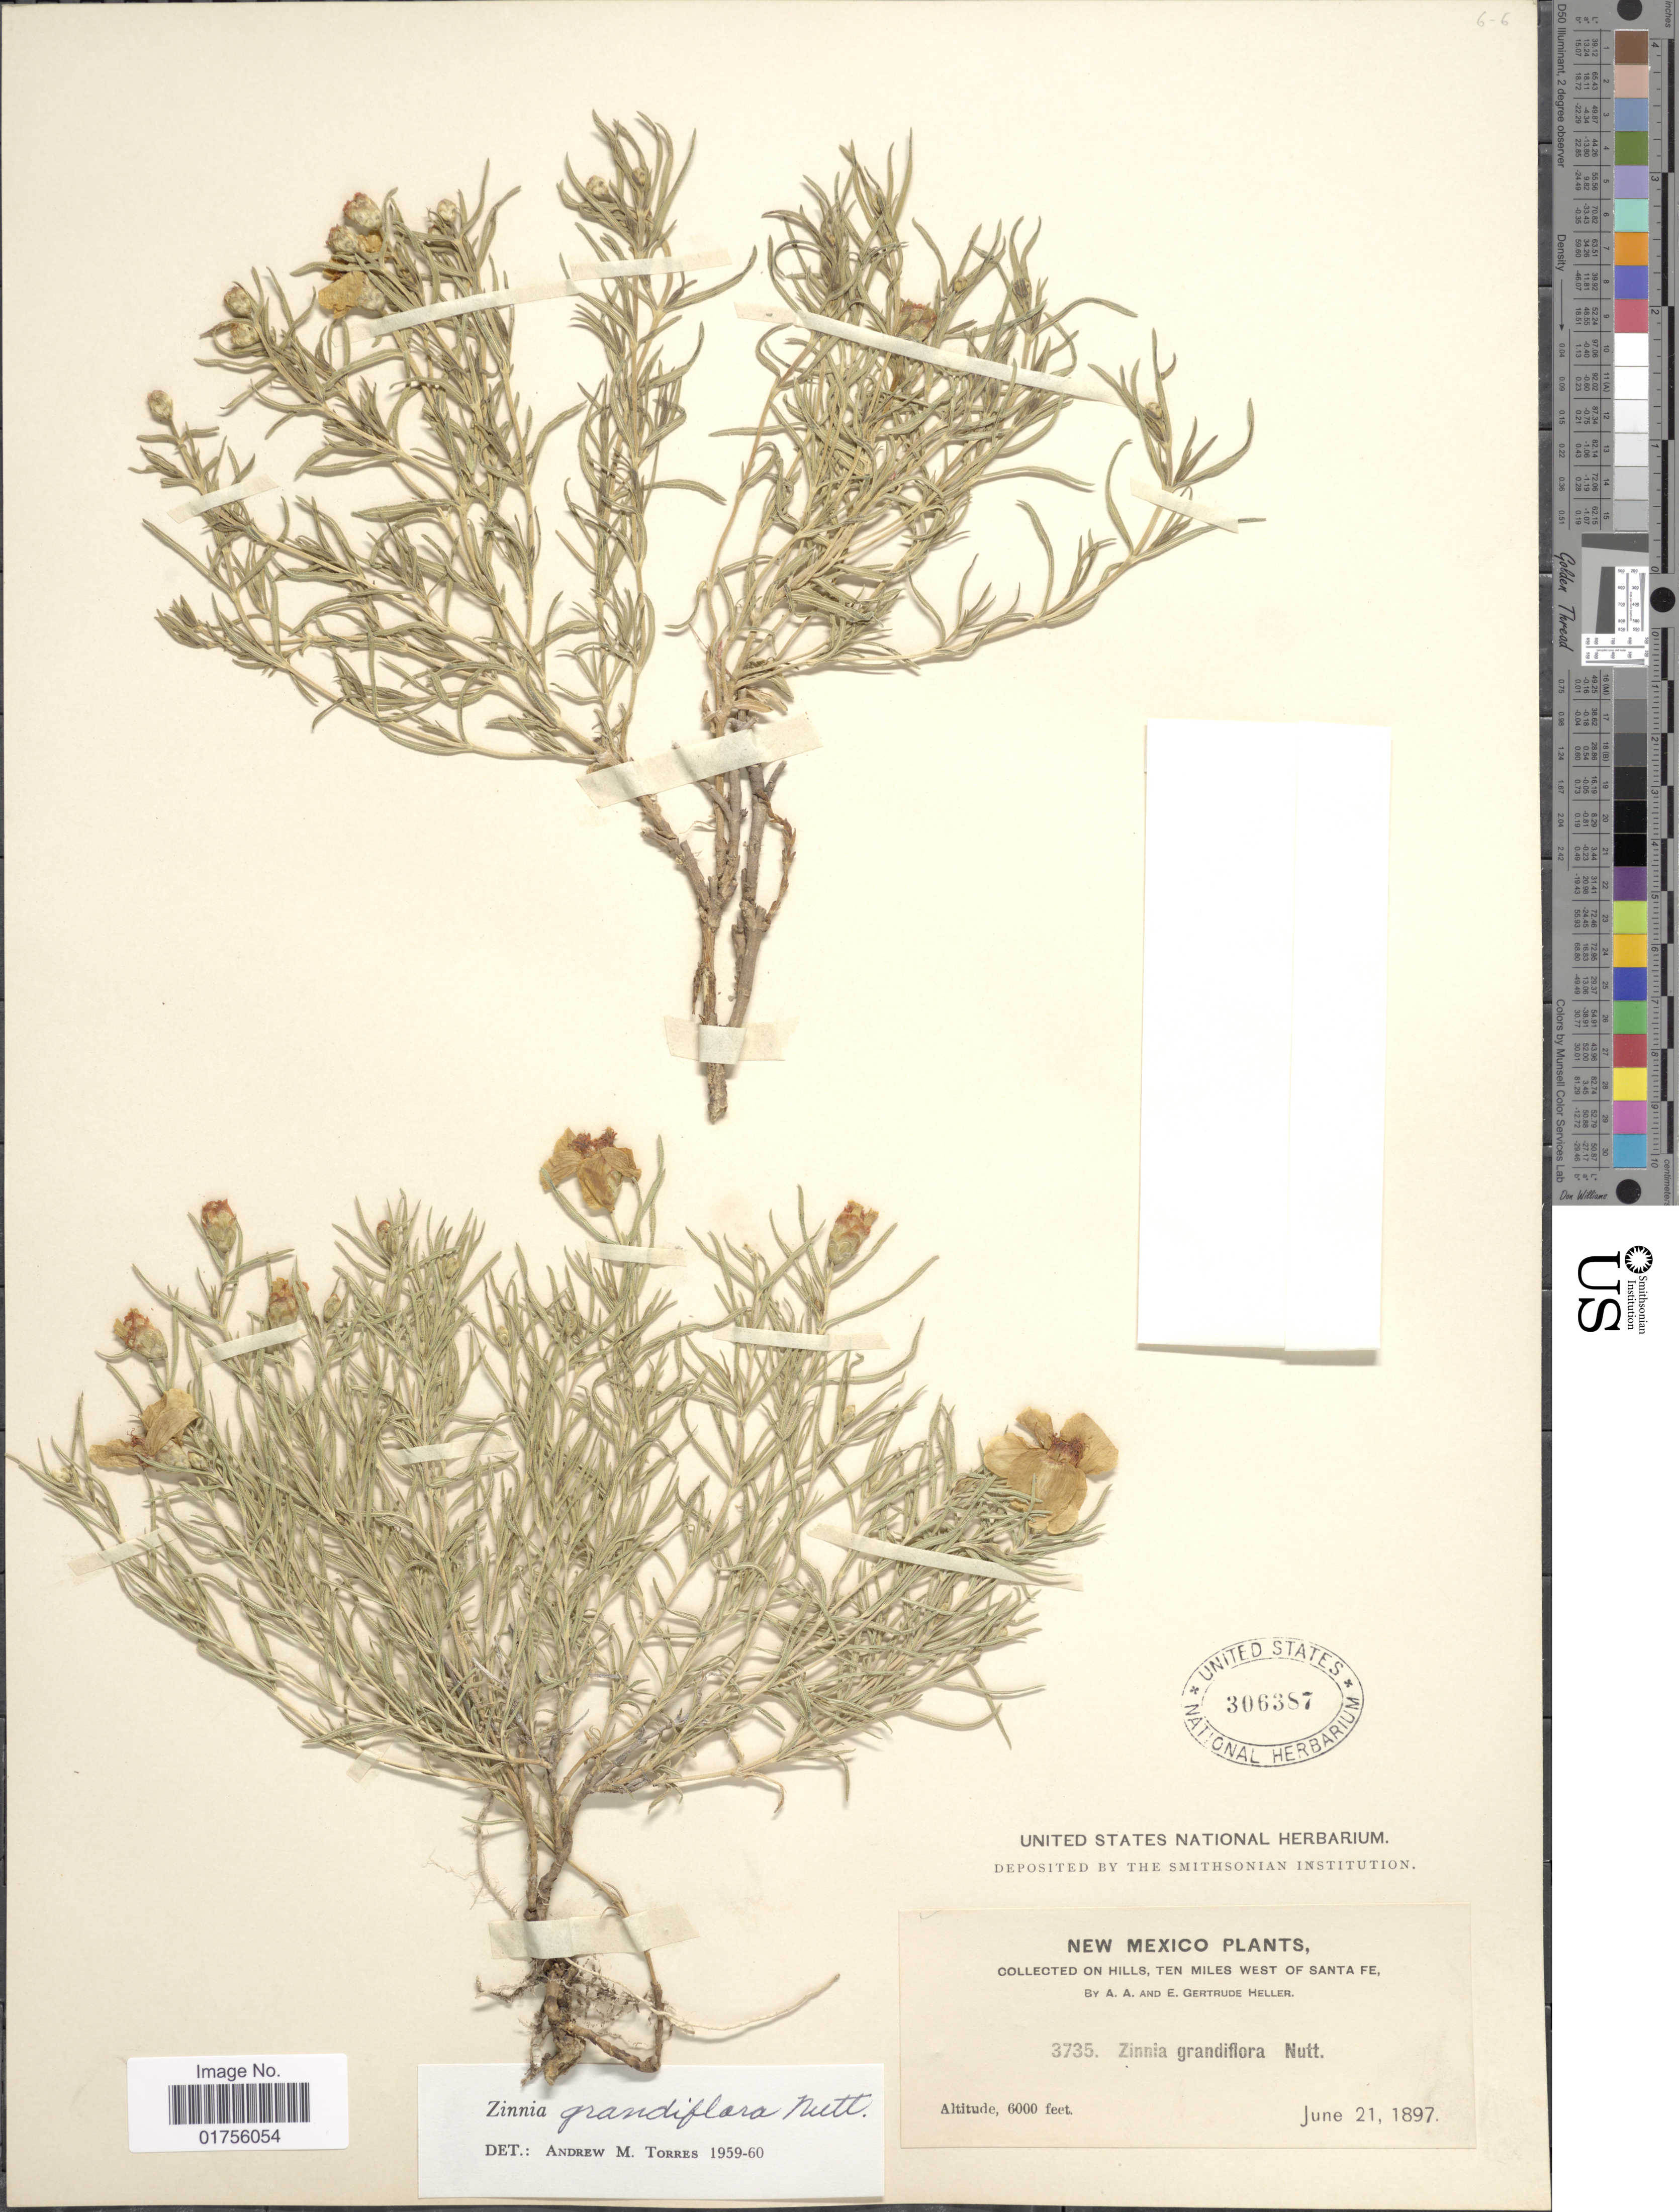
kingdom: Plantae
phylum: Tracheophyta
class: Magnoliopsida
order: Asterales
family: Asteraceae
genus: Zinnia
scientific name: Zinnia grandiflora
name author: Nutt.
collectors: A. A. Heller & E. G. Heller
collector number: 3735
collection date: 1897-06-21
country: United States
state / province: New Mexico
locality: On hills, ten miles west of Santa Fe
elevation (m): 1829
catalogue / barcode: US 306387